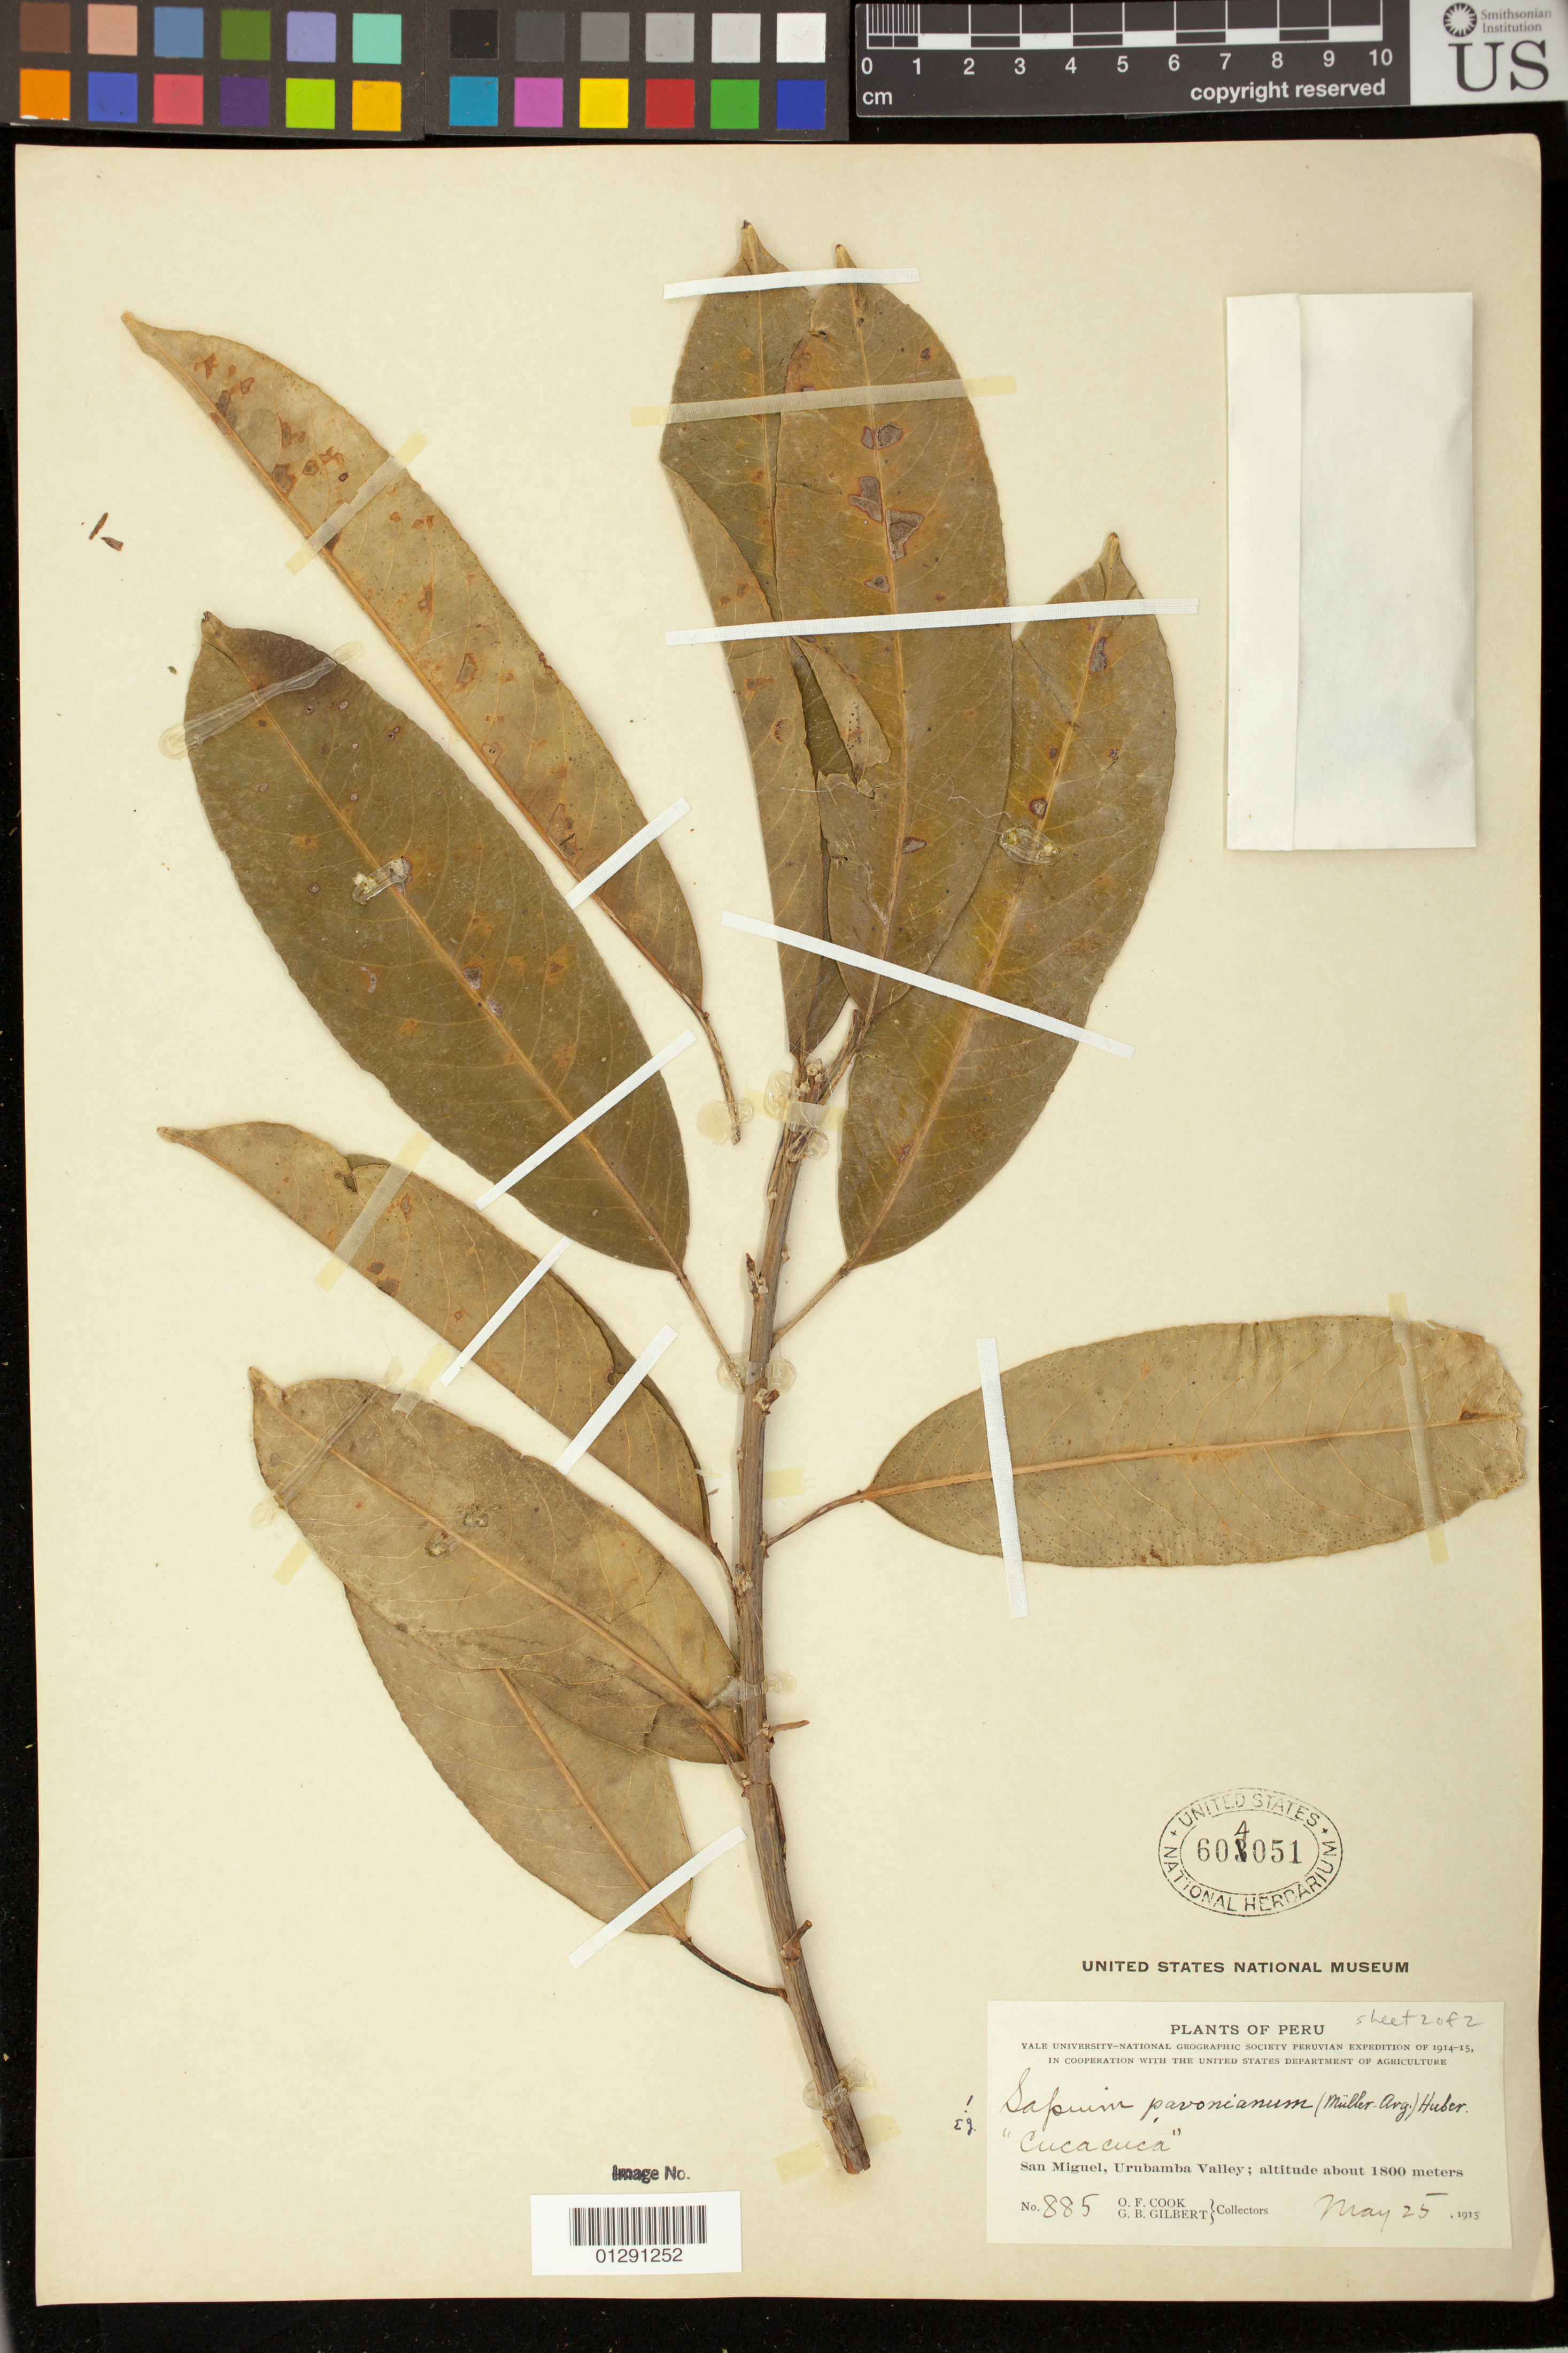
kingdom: Plantae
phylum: Tracheophyta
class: Magnoliopsida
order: Malpighiales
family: Euphorbiaceae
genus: Sapium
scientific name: Sapium glandulatum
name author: (Vell.) Pax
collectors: O. F. Cook & G. B. Gilbert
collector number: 885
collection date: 1915-05-25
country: Peru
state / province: Cusco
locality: San Miguel, Urubamba Valley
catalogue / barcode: US 604051